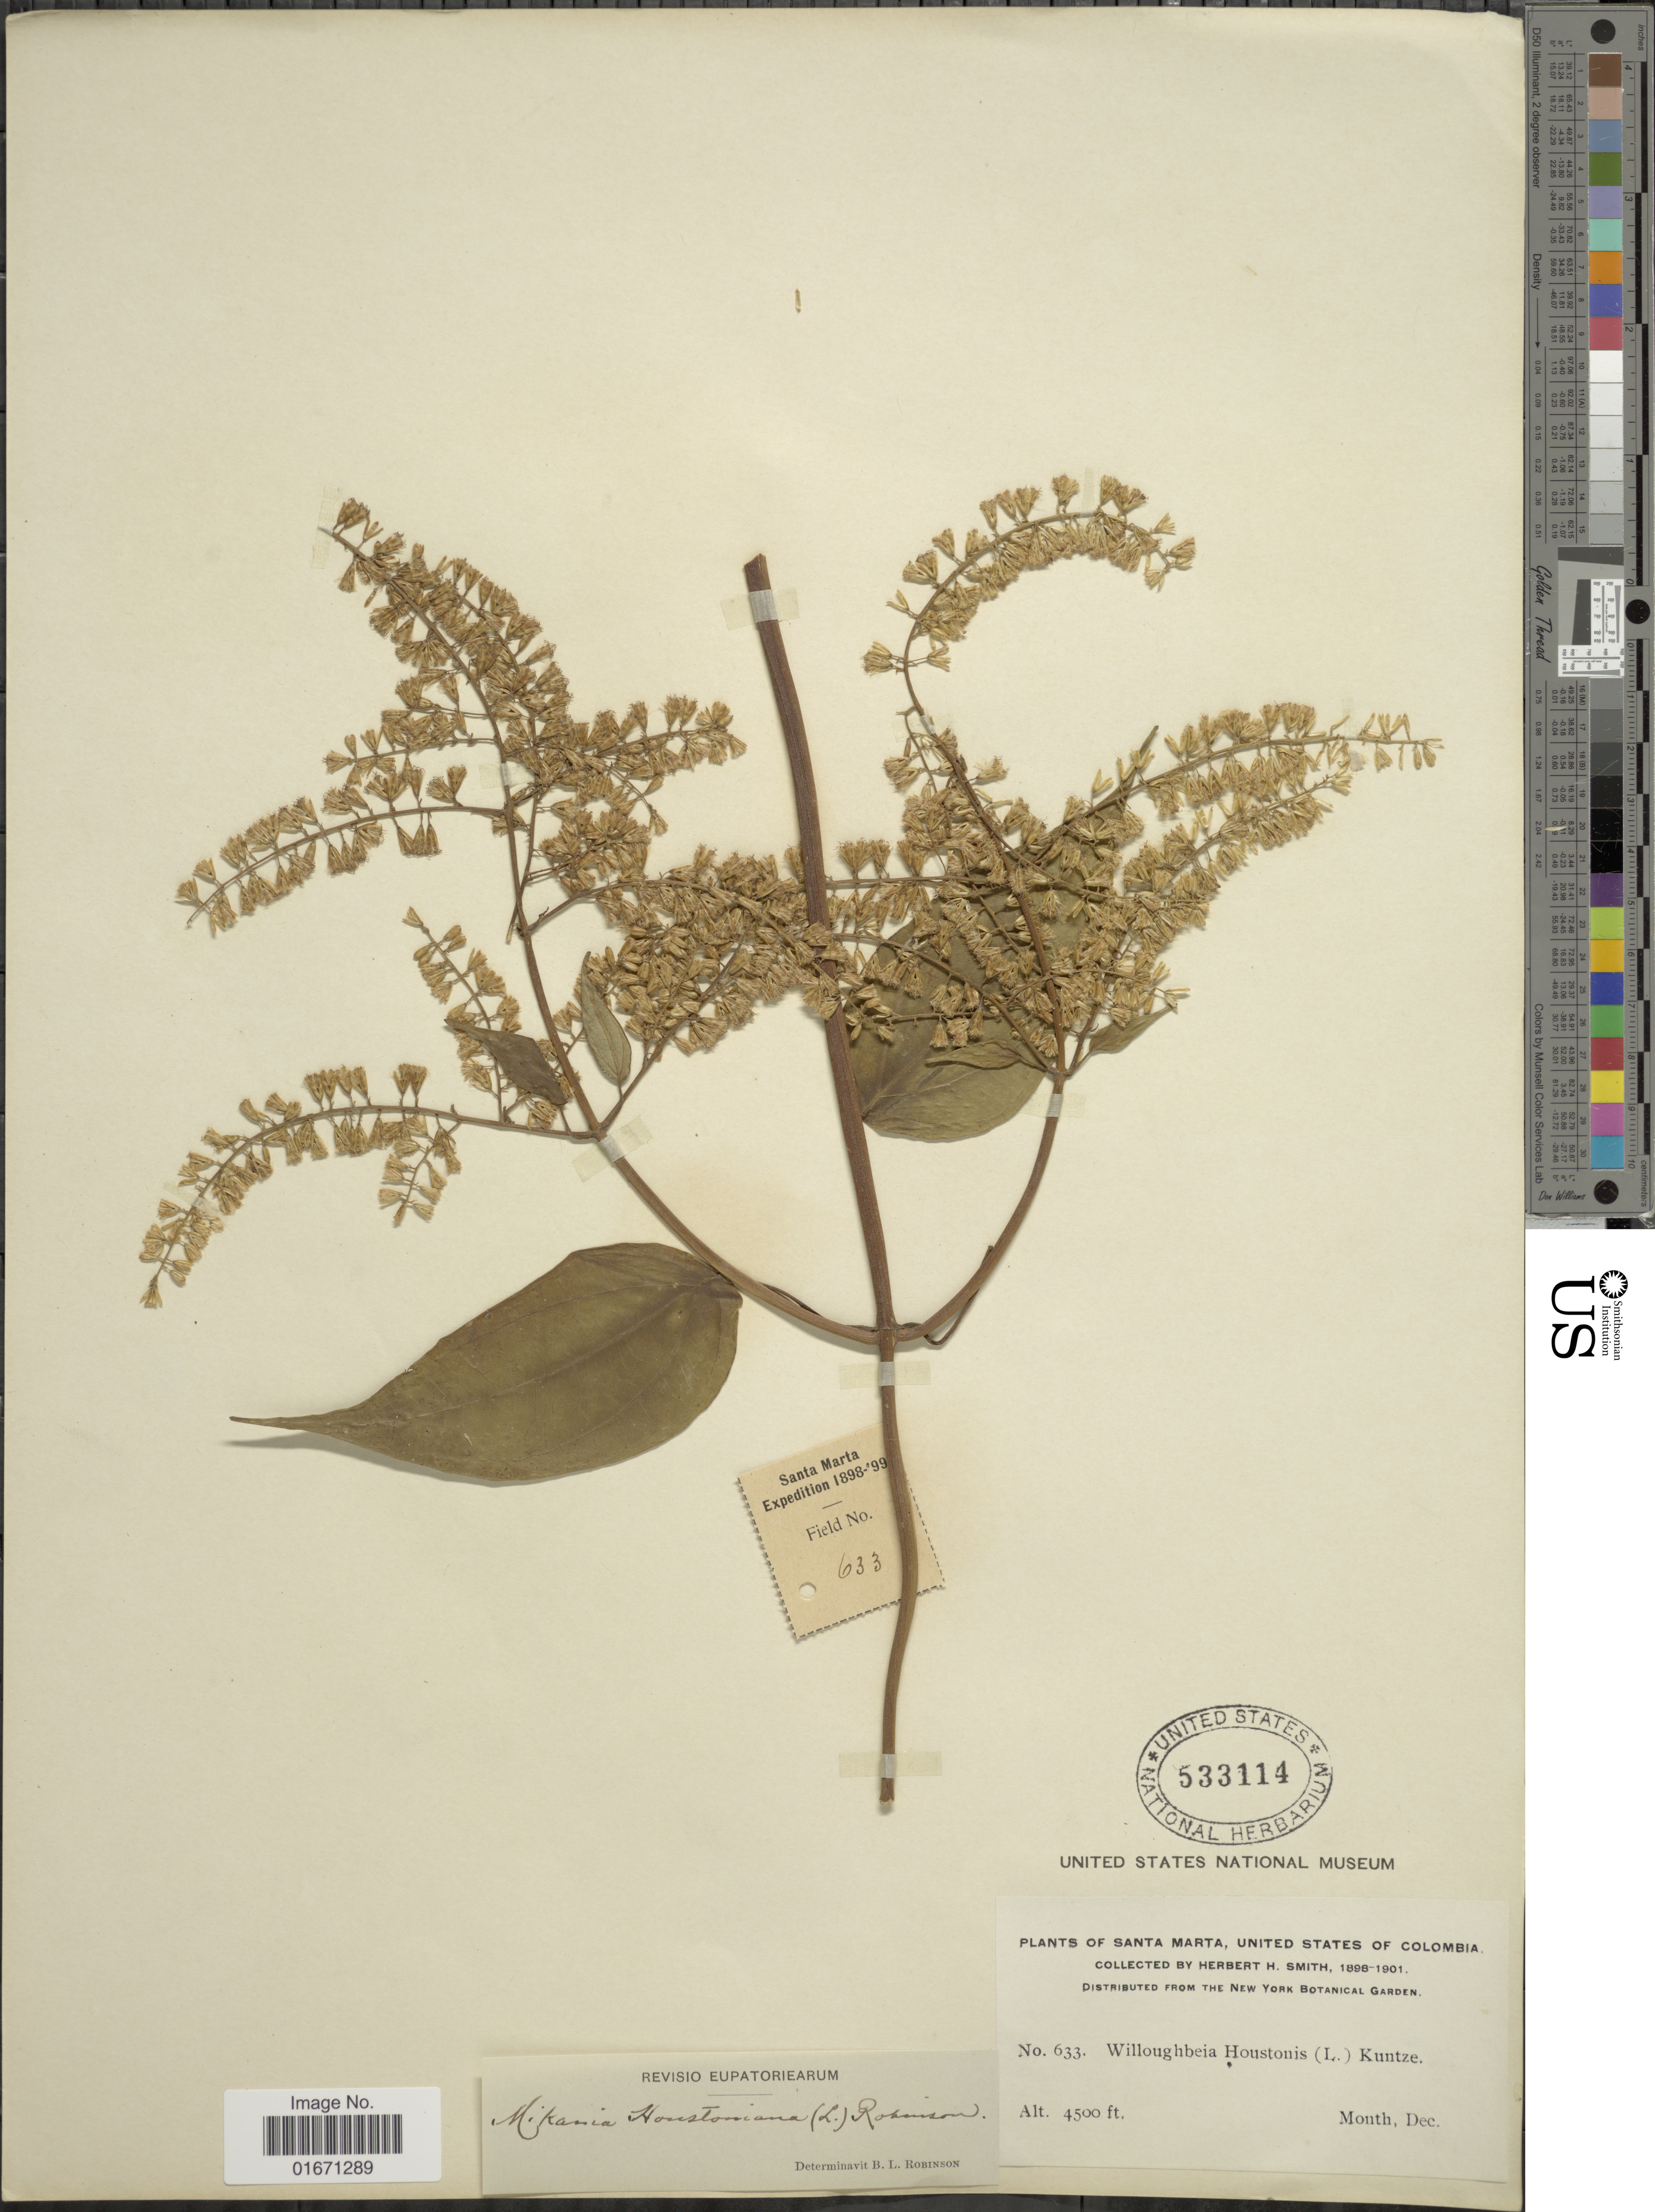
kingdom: Plantae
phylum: Tracheophyta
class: Magnoliopsida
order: Asterales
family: Asteraceae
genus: Mikania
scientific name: Mikania houstoniana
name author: (L.) B.L. Rob.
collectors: Herbert H. Smith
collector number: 633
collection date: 1898-12/1901-12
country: Colombia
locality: Santa Marta, United States of Colombia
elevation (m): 1372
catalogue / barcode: US 533114